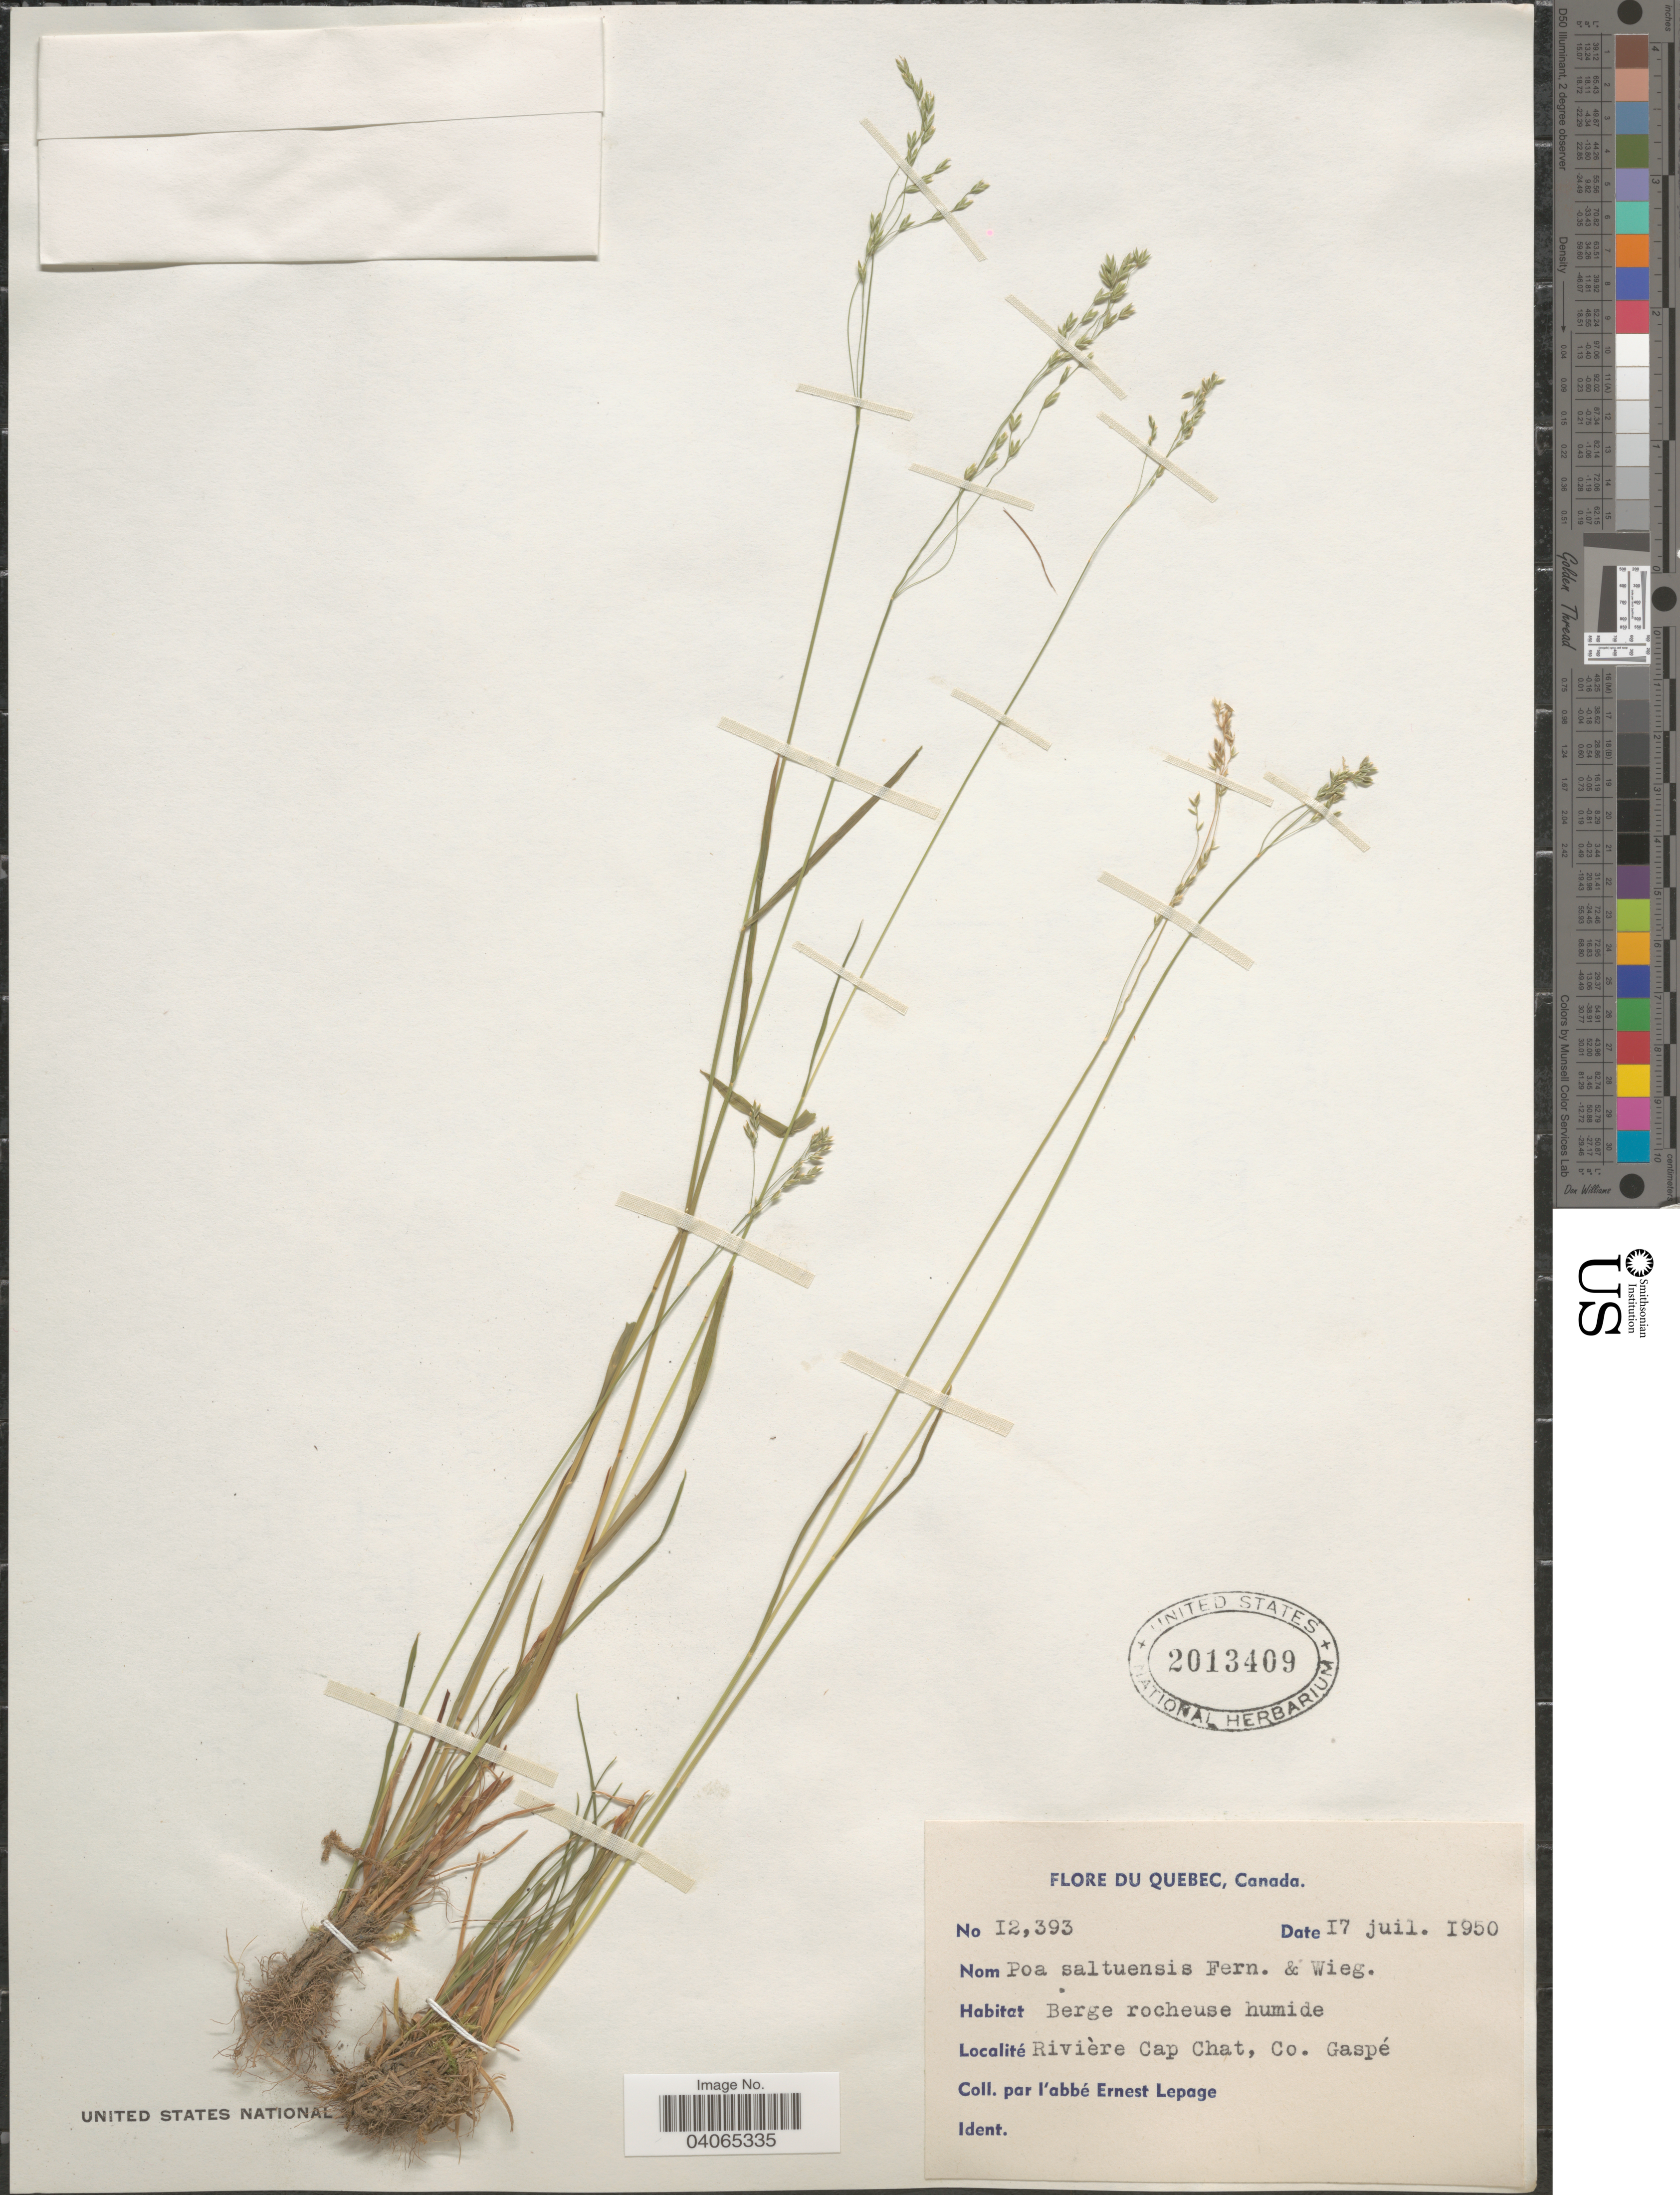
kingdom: Plantae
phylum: Tracheophyta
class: Liliopsida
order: Poales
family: Poaceae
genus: Poa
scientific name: Poa saltuensis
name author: Fernald & Wiegand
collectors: E. Lepage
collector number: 12393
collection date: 1950-07-17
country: Canada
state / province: Quebec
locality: Berge rocheuse humide. Rivière Cap Chat, Co. Gaspé.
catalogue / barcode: US 2013409